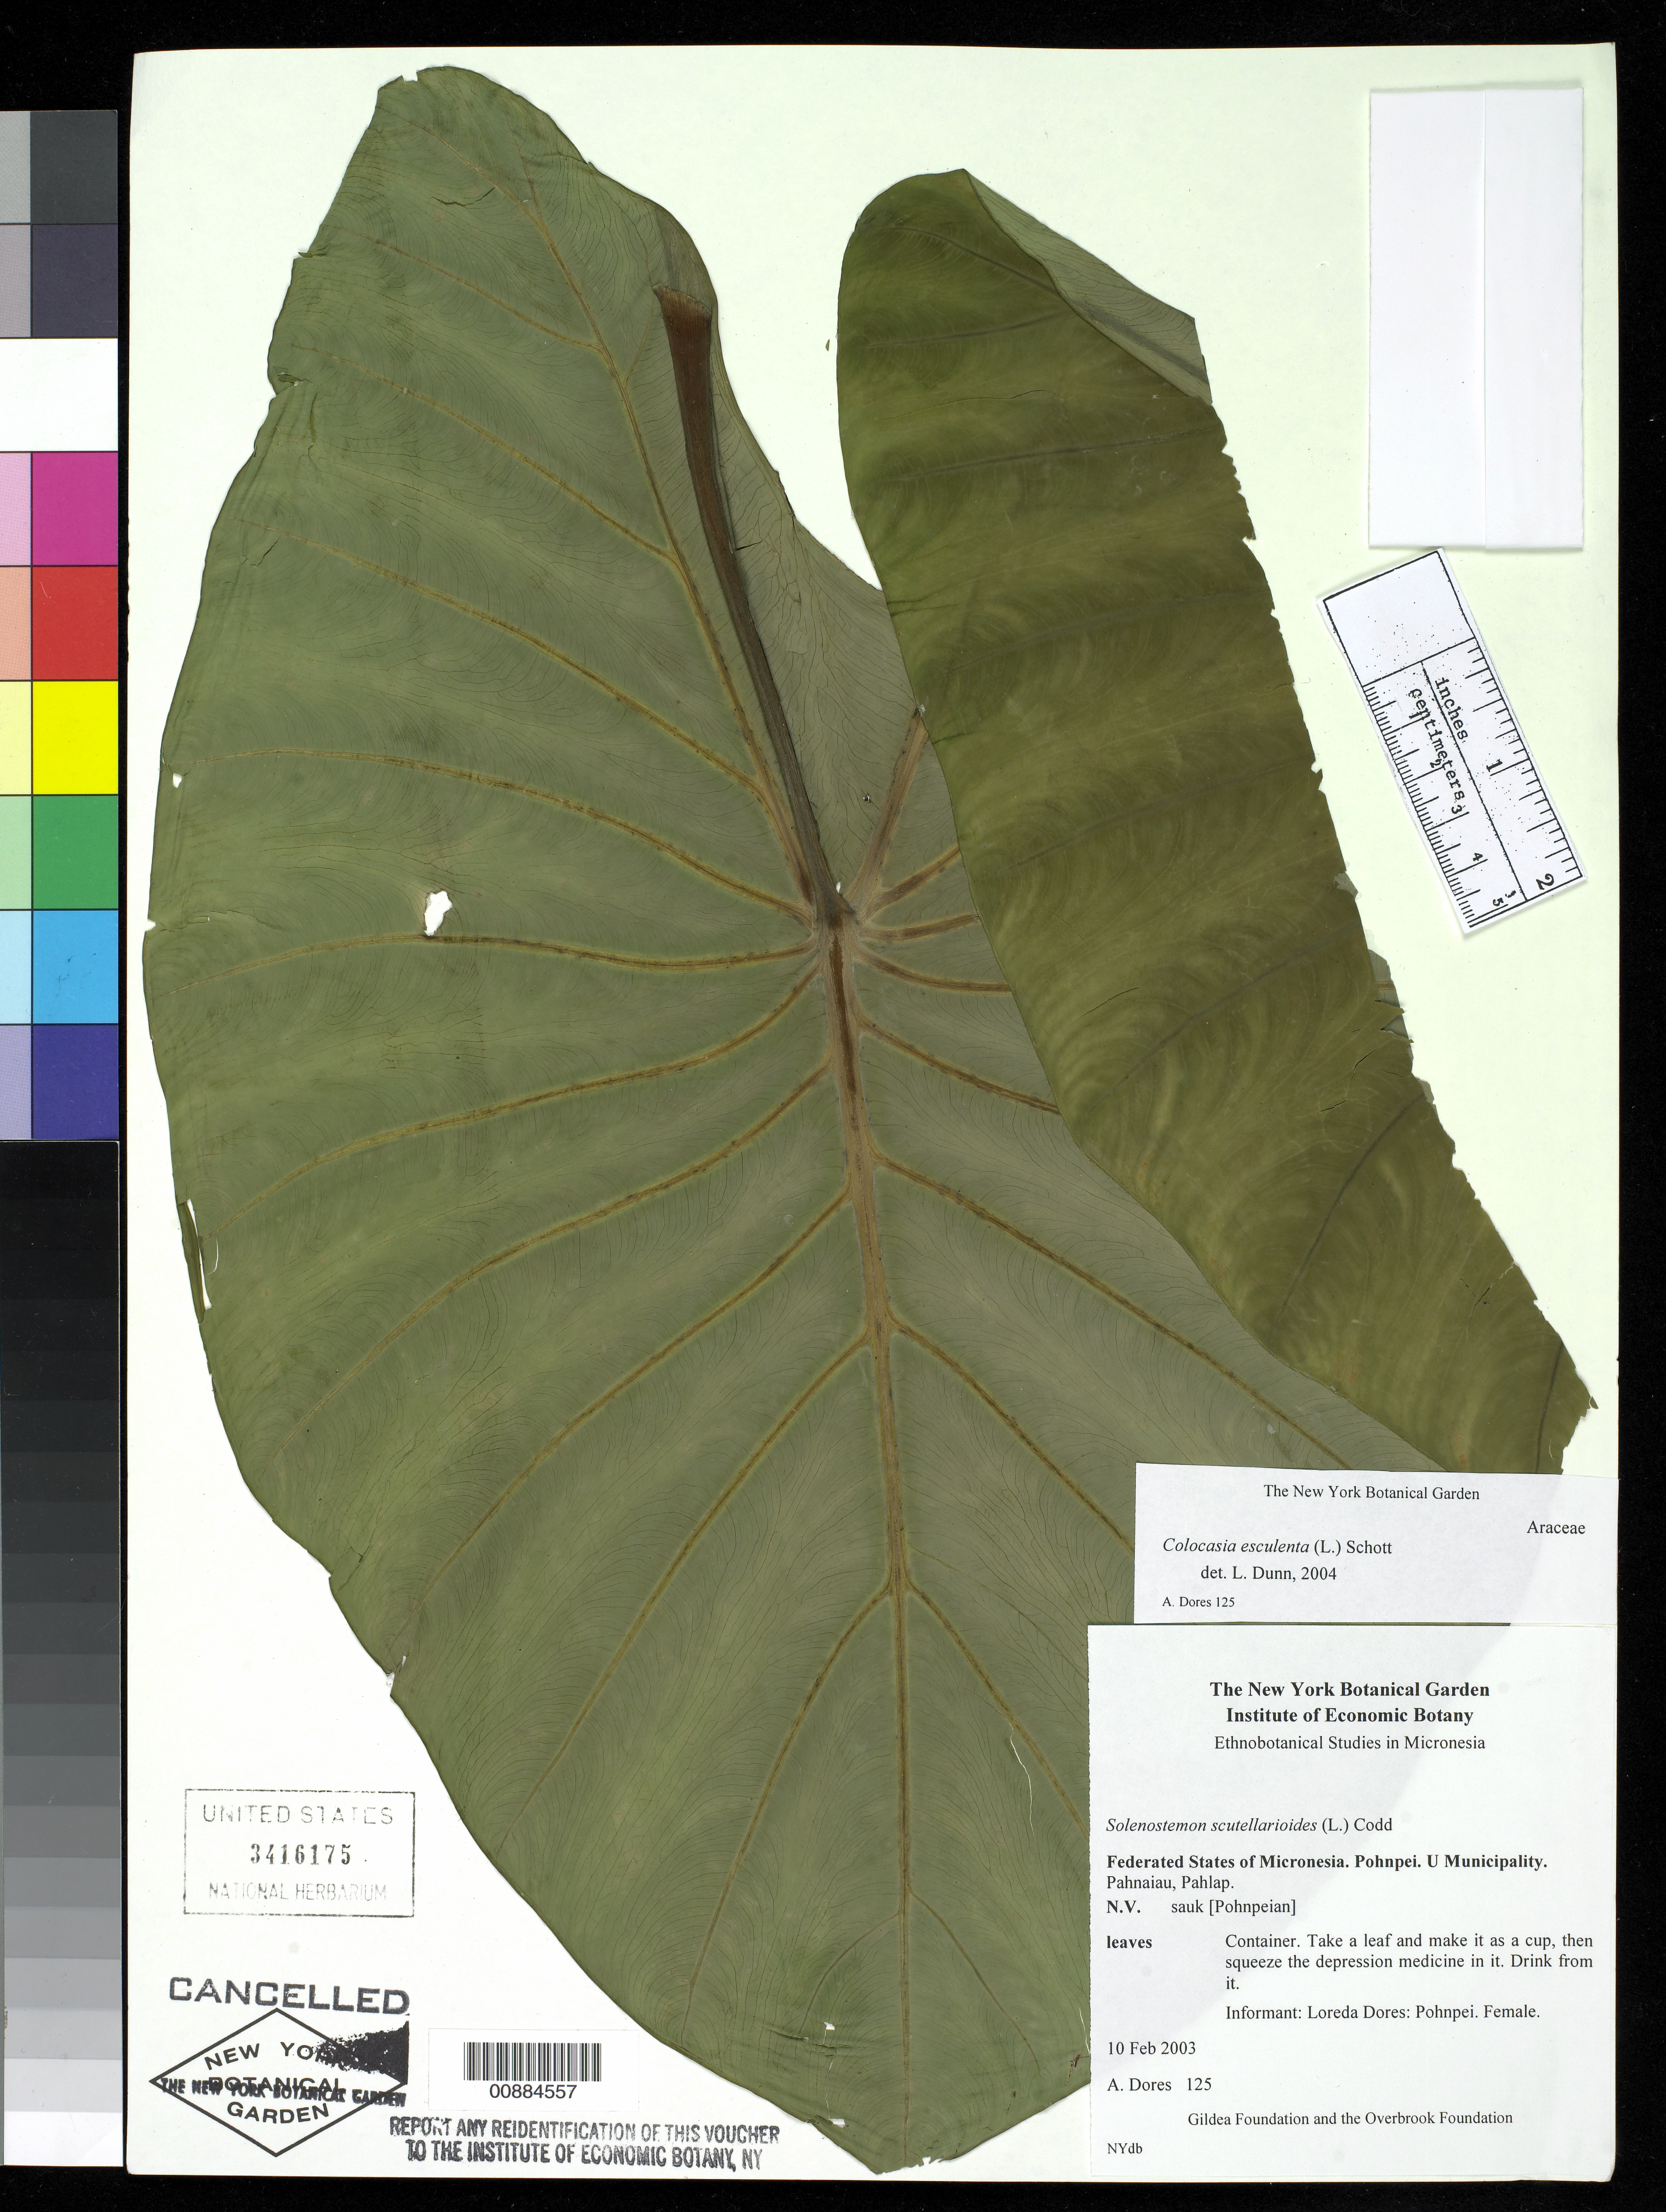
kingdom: Plantae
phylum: Tracheophyta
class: Liliopsida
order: Alismatales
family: Araceae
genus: Colocasia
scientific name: Colocasia esculenta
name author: (L.) Schott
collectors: A. Dores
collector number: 125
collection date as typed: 10 Feb 2003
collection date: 2003-02-10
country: Micronesia, Federated States of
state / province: Pohnpei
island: Pohnpei [Ponape]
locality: U Municipality.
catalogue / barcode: US 3416175